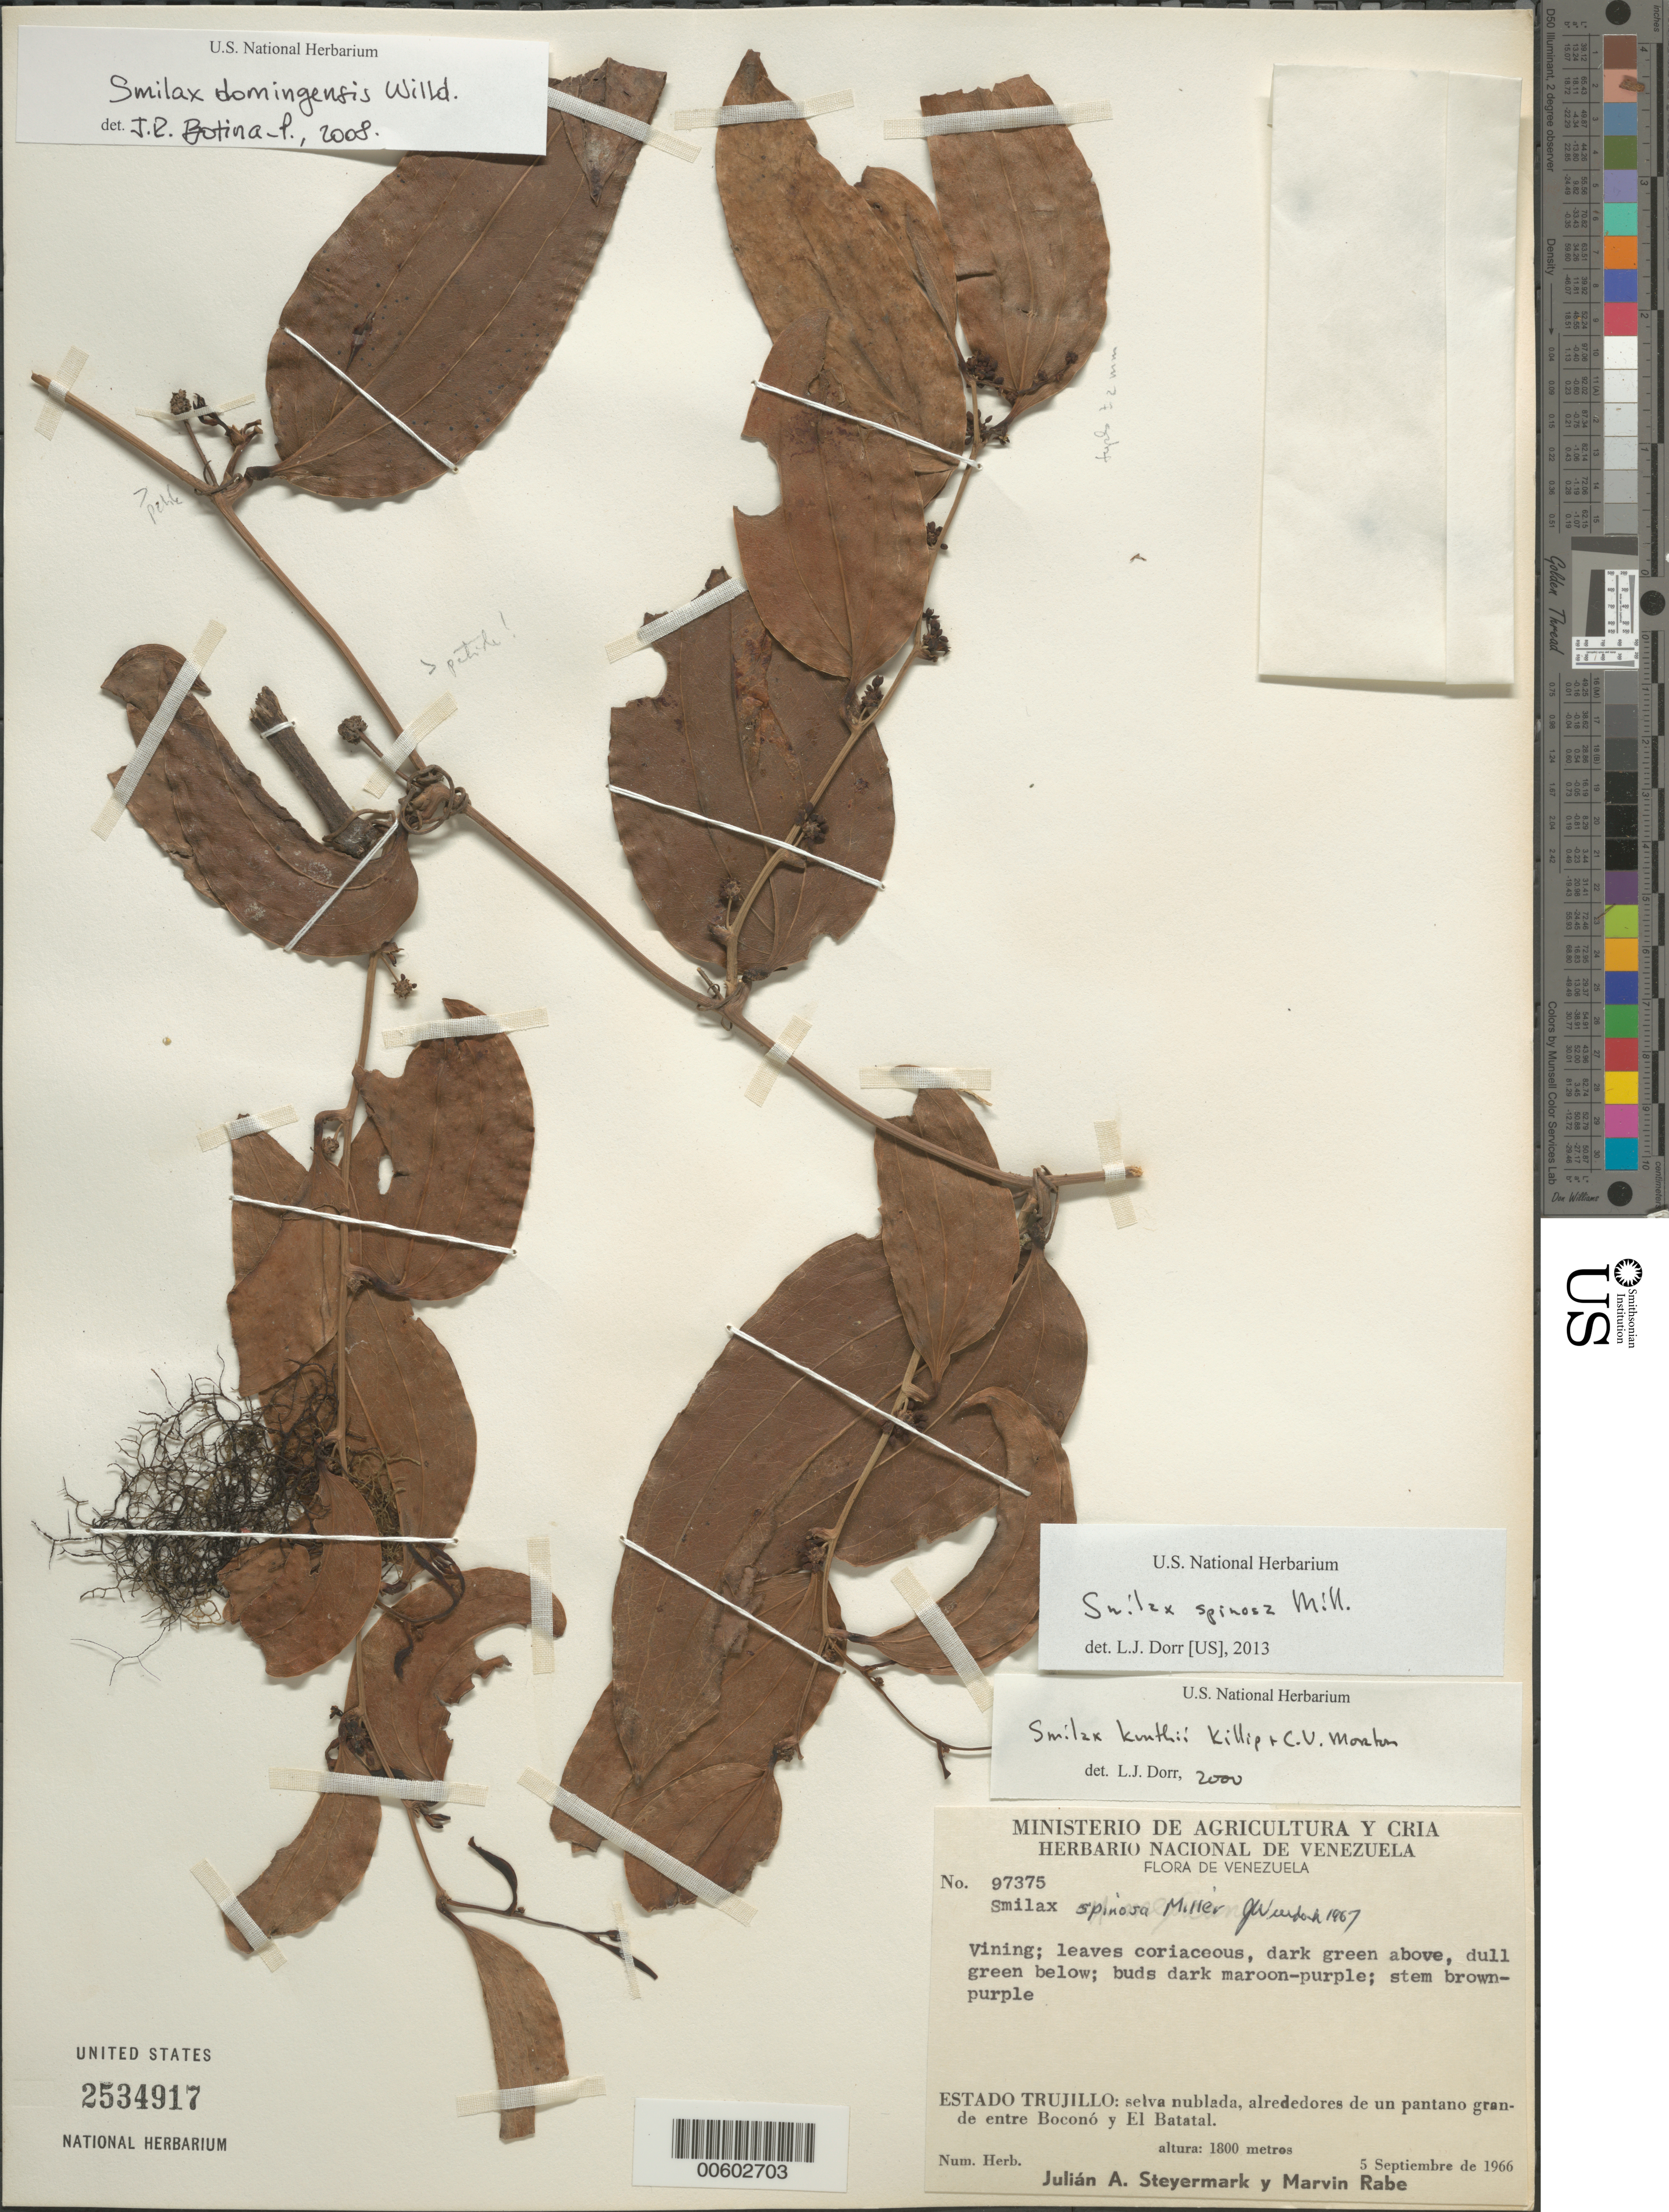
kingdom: Plantae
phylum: Tracheophyta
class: Liliopsida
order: Liliales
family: Smilacaceae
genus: Smilax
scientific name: Smilax spinosa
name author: Mill.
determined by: Dorr, L. J., (BOT), Smithsonian Institution - National Museum of Natural History (UNITED STATES)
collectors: J. Steyermark & M. Rabe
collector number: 97375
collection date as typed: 05 Sep 1966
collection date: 1966-09-05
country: Venezuela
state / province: Trujillo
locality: Alrededores de un pantano grande entre Boconó y El Batatal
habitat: Selva nublada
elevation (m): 1800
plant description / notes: US, VEN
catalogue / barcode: US 2534917